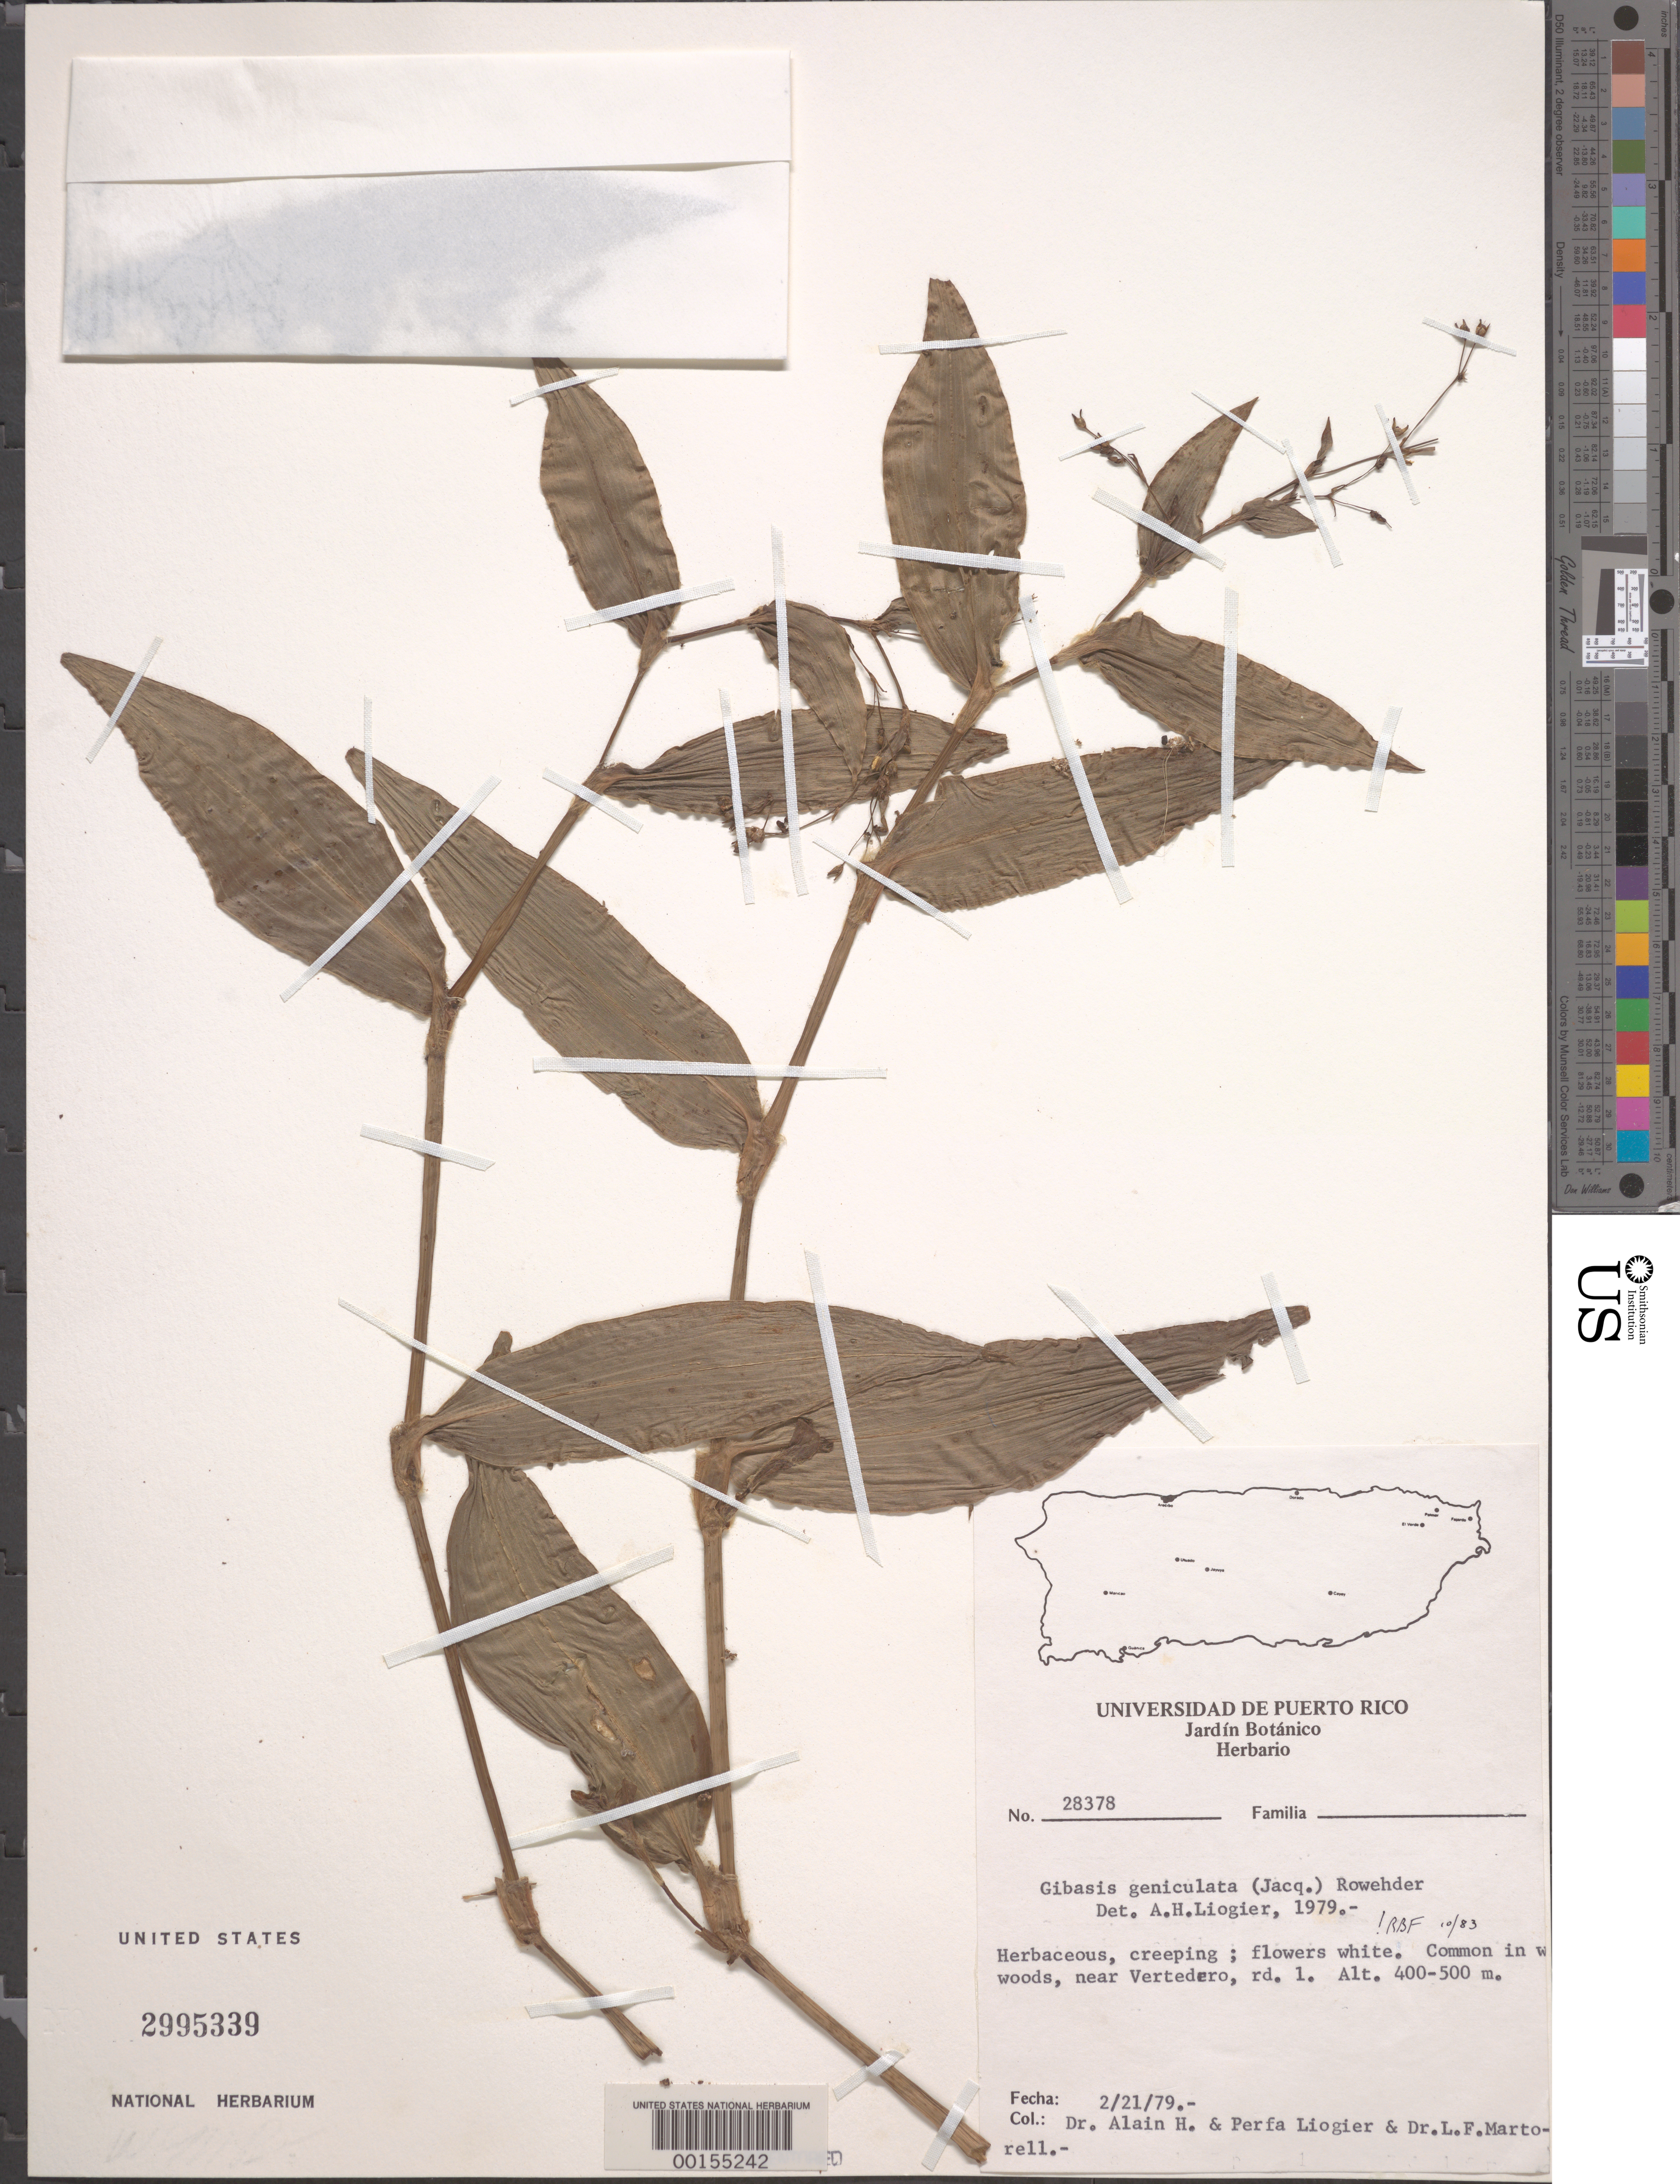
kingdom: Plantae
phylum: Tracheophyta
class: Liliopsida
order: Commelinales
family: Commelinaceae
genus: Gibasis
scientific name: Gibasis pauciflora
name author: (Urb. & Ekman) D.R. Hunt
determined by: Faden, Robert B., (US), Smithsonian Institution - National Museum of Natural History (UNITED STATES)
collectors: A. H. Liogier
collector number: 28378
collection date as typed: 21 Feb 1979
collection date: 1979-02-21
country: Puerto Rico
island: Greater Antilles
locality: Vertedero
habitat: Woods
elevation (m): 400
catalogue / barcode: US 2995339